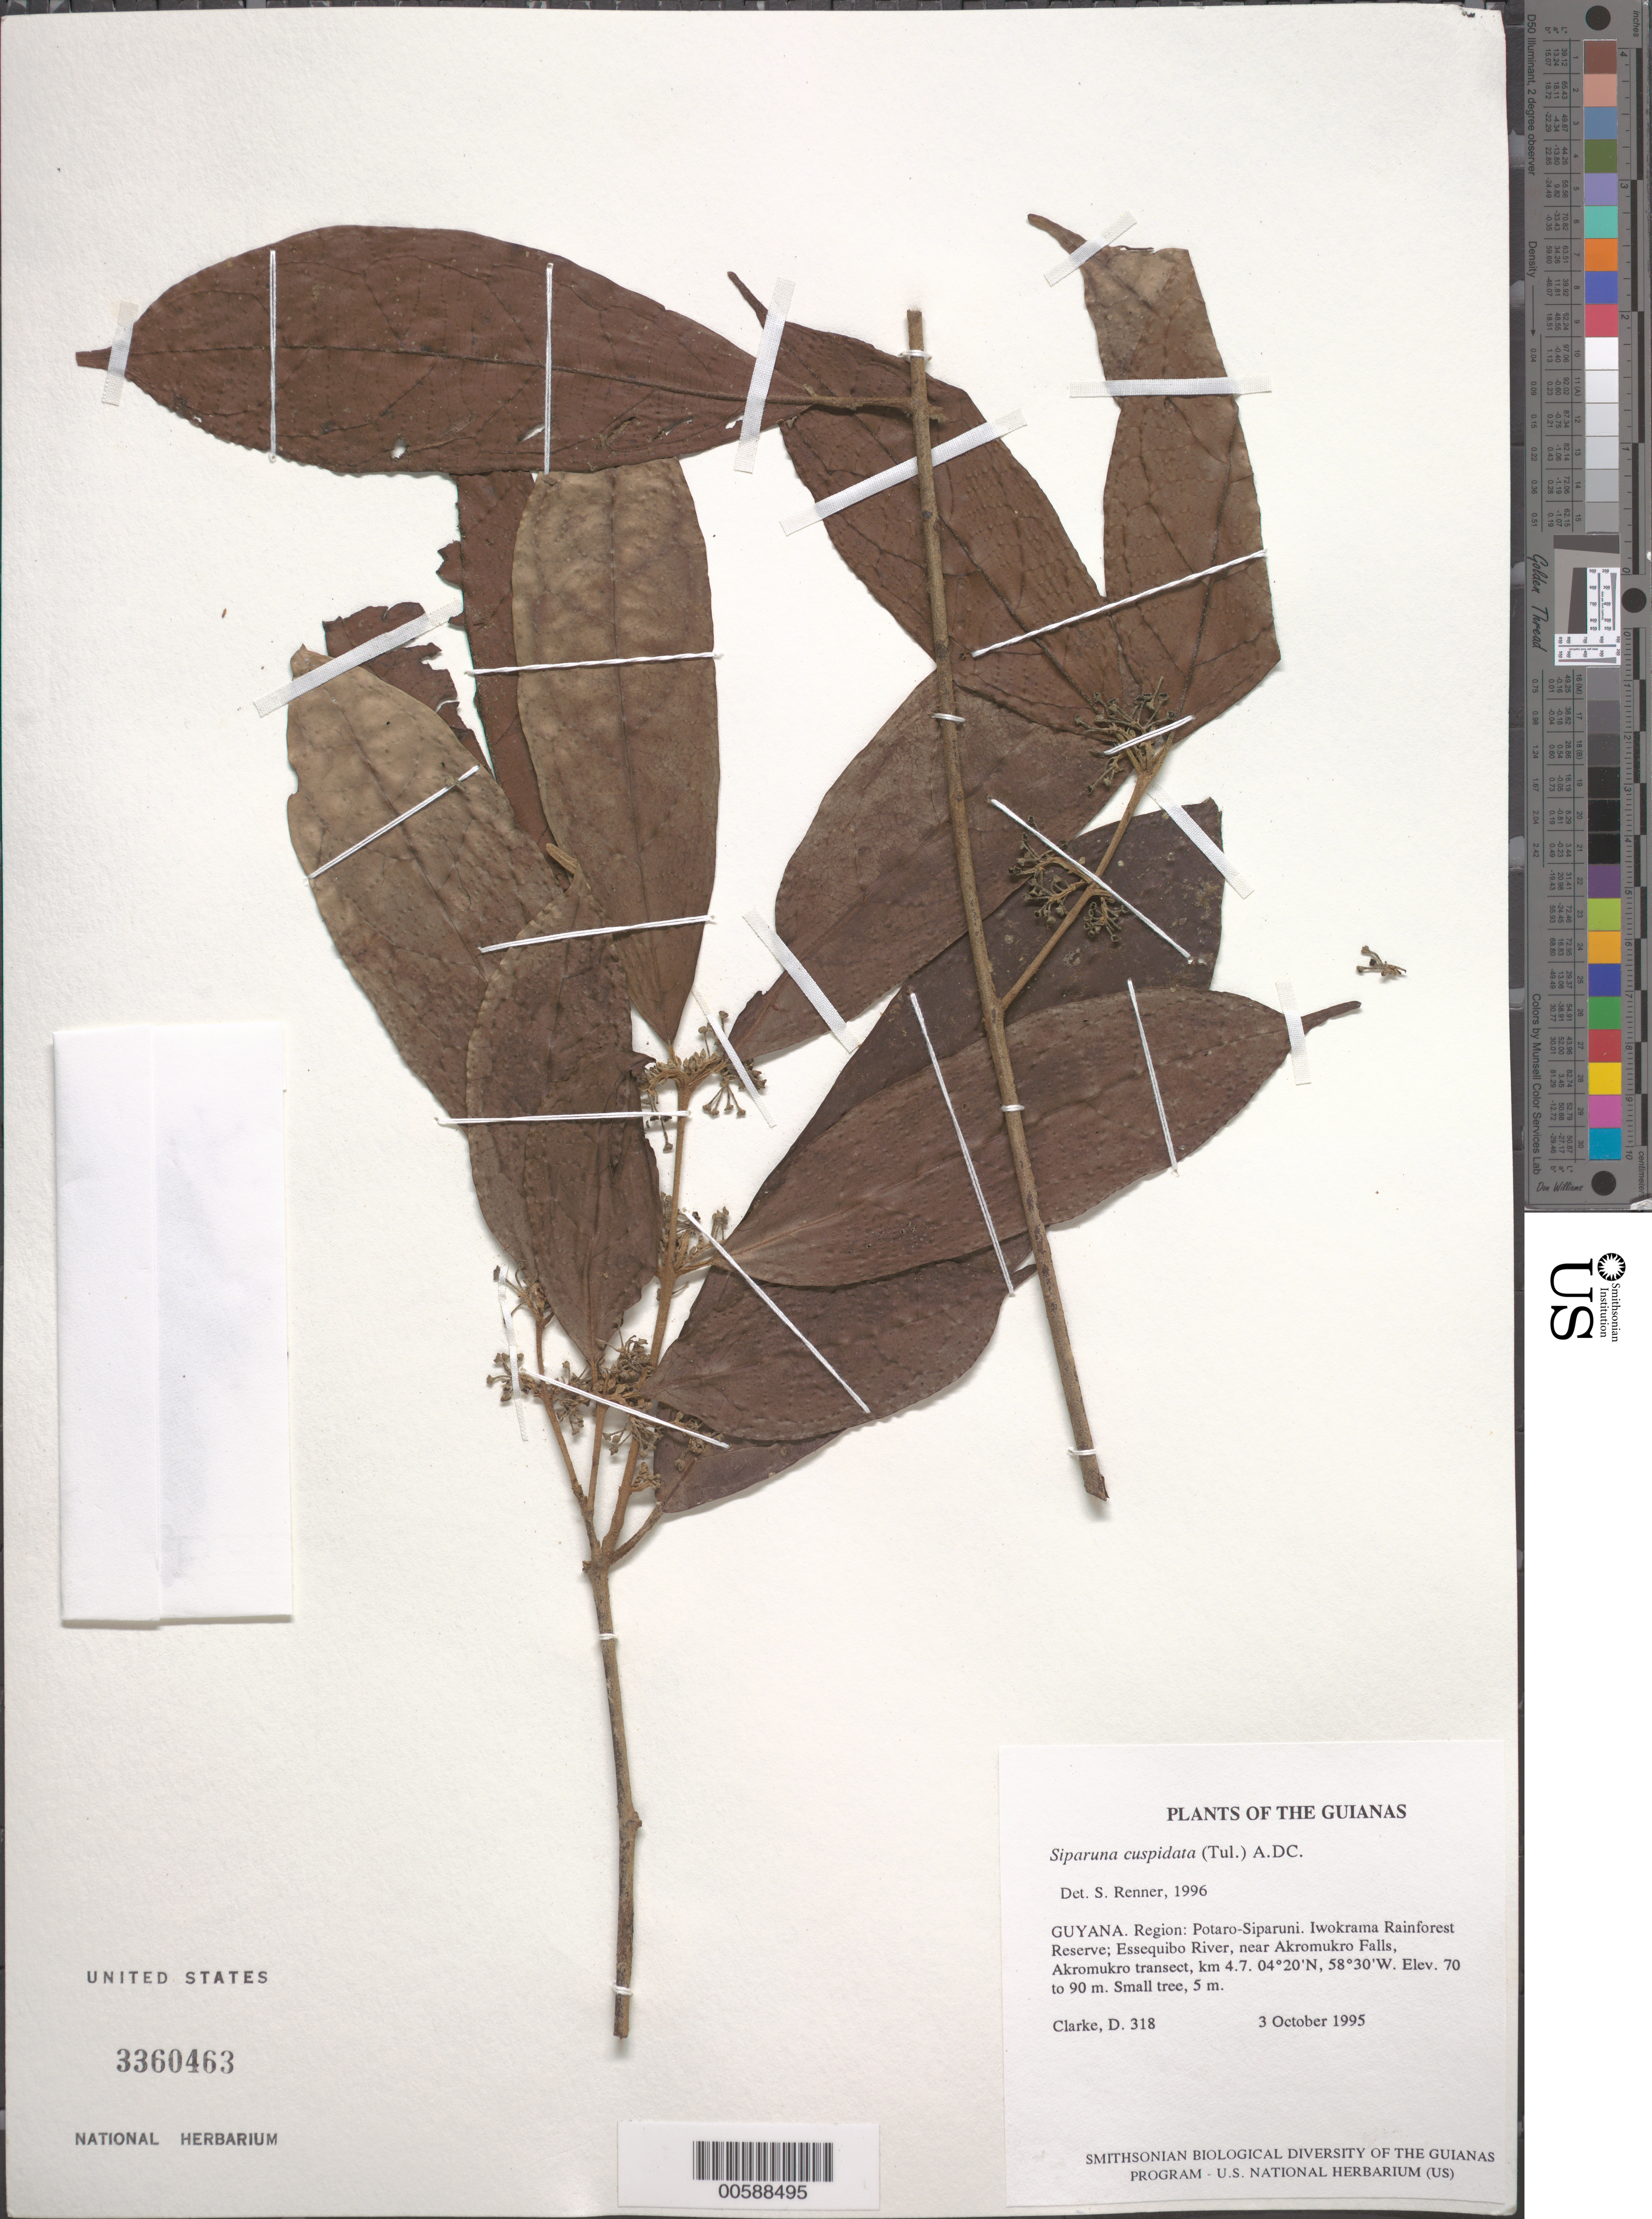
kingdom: Plantae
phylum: Tracheophyta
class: Magnoliopsida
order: Laurales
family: Siparunaceae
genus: Siparuna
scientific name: Siparuna cuspidata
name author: (Tul.) A. DC.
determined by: Renner, S. S.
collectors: H. D. Clarke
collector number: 318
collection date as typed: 3 October 1995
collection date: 1995-10-03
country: Guyana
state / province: Potaro-Siparuni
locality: Iwokrama Rainforest Reserve; Essequibo River, near Akromukro Falls, Akromukro transect, km 4.7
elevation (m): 70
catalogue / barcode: US 3360463